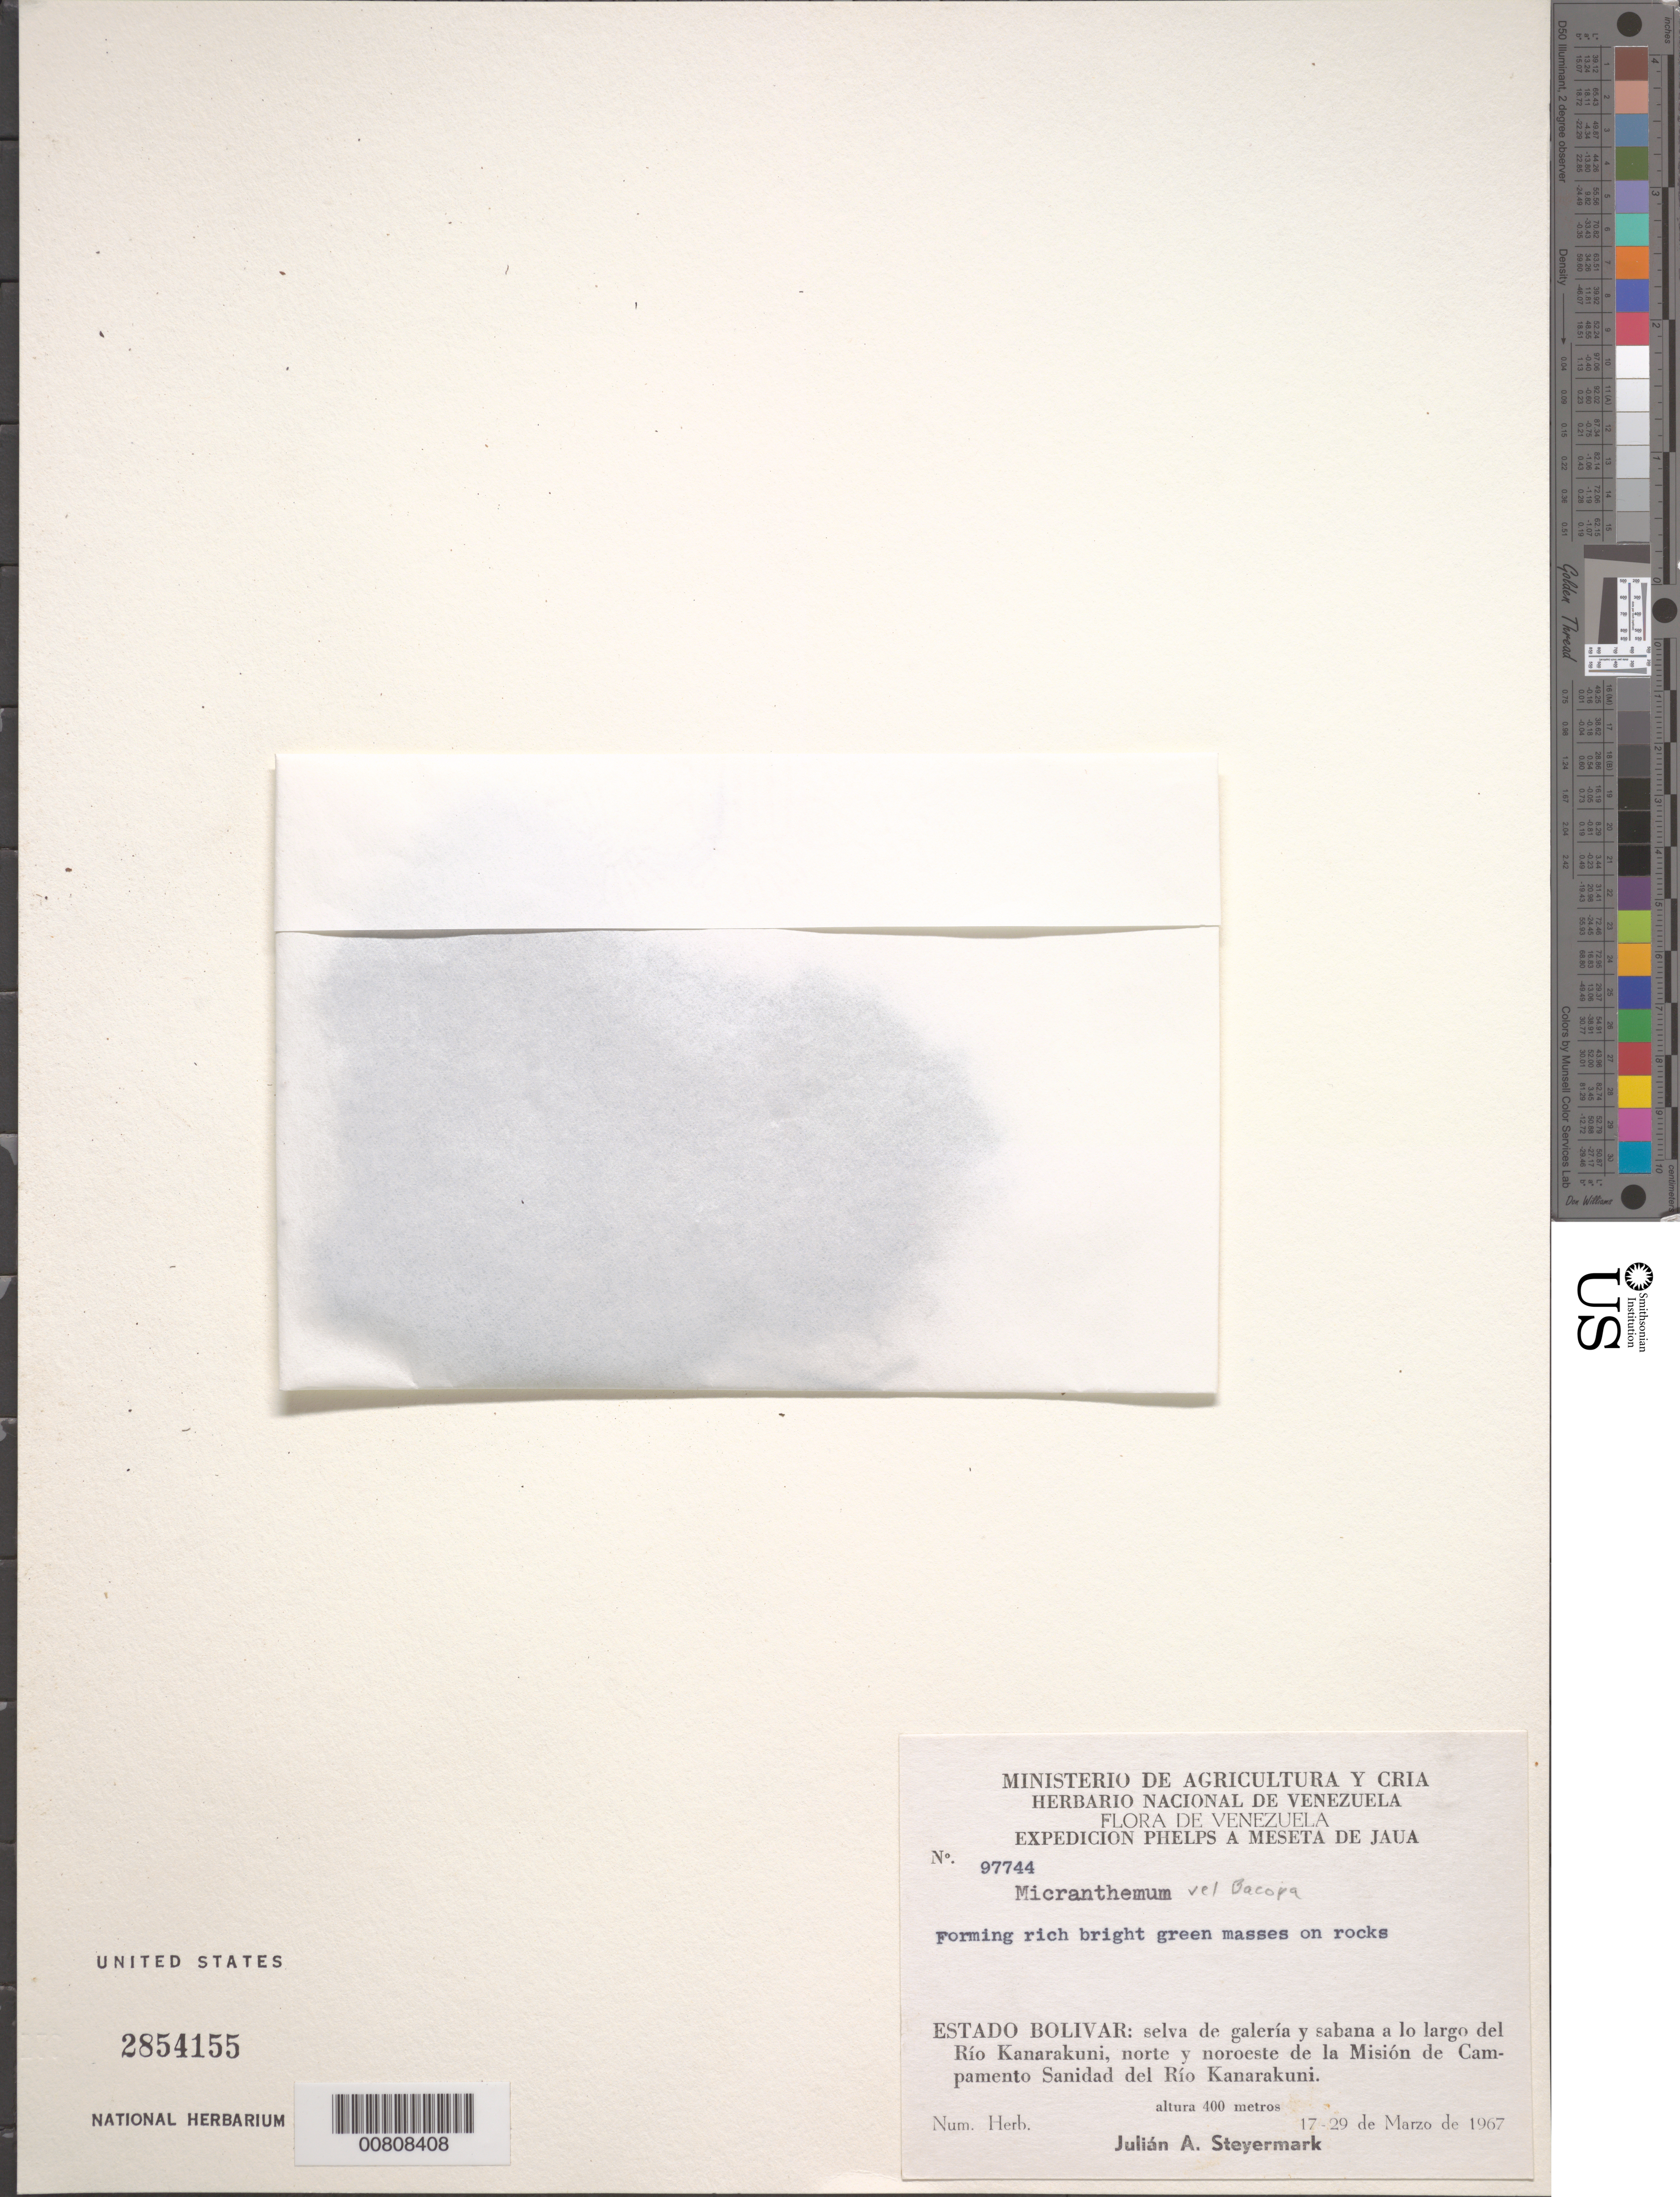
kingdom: Plantae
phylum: Tracheophyta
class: Magnoliopsida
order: Lamiales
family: Linderniaceae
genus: Micranthemum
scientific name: Micranthemum sp.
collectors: J. Steyermark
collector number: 97744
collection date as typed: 17-Mar-67 to 29-Mar-67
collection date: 1967-03-17/1967-03-29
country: Venezuela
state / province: Bolívar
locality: Río Kanarakuni, N and NW of Mision de Campamento Sanidad del Río Kanarakuni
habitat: Selva de galería y sabana a lo largo del Río Kanarakuni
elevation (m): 400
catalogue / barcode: US 2854155